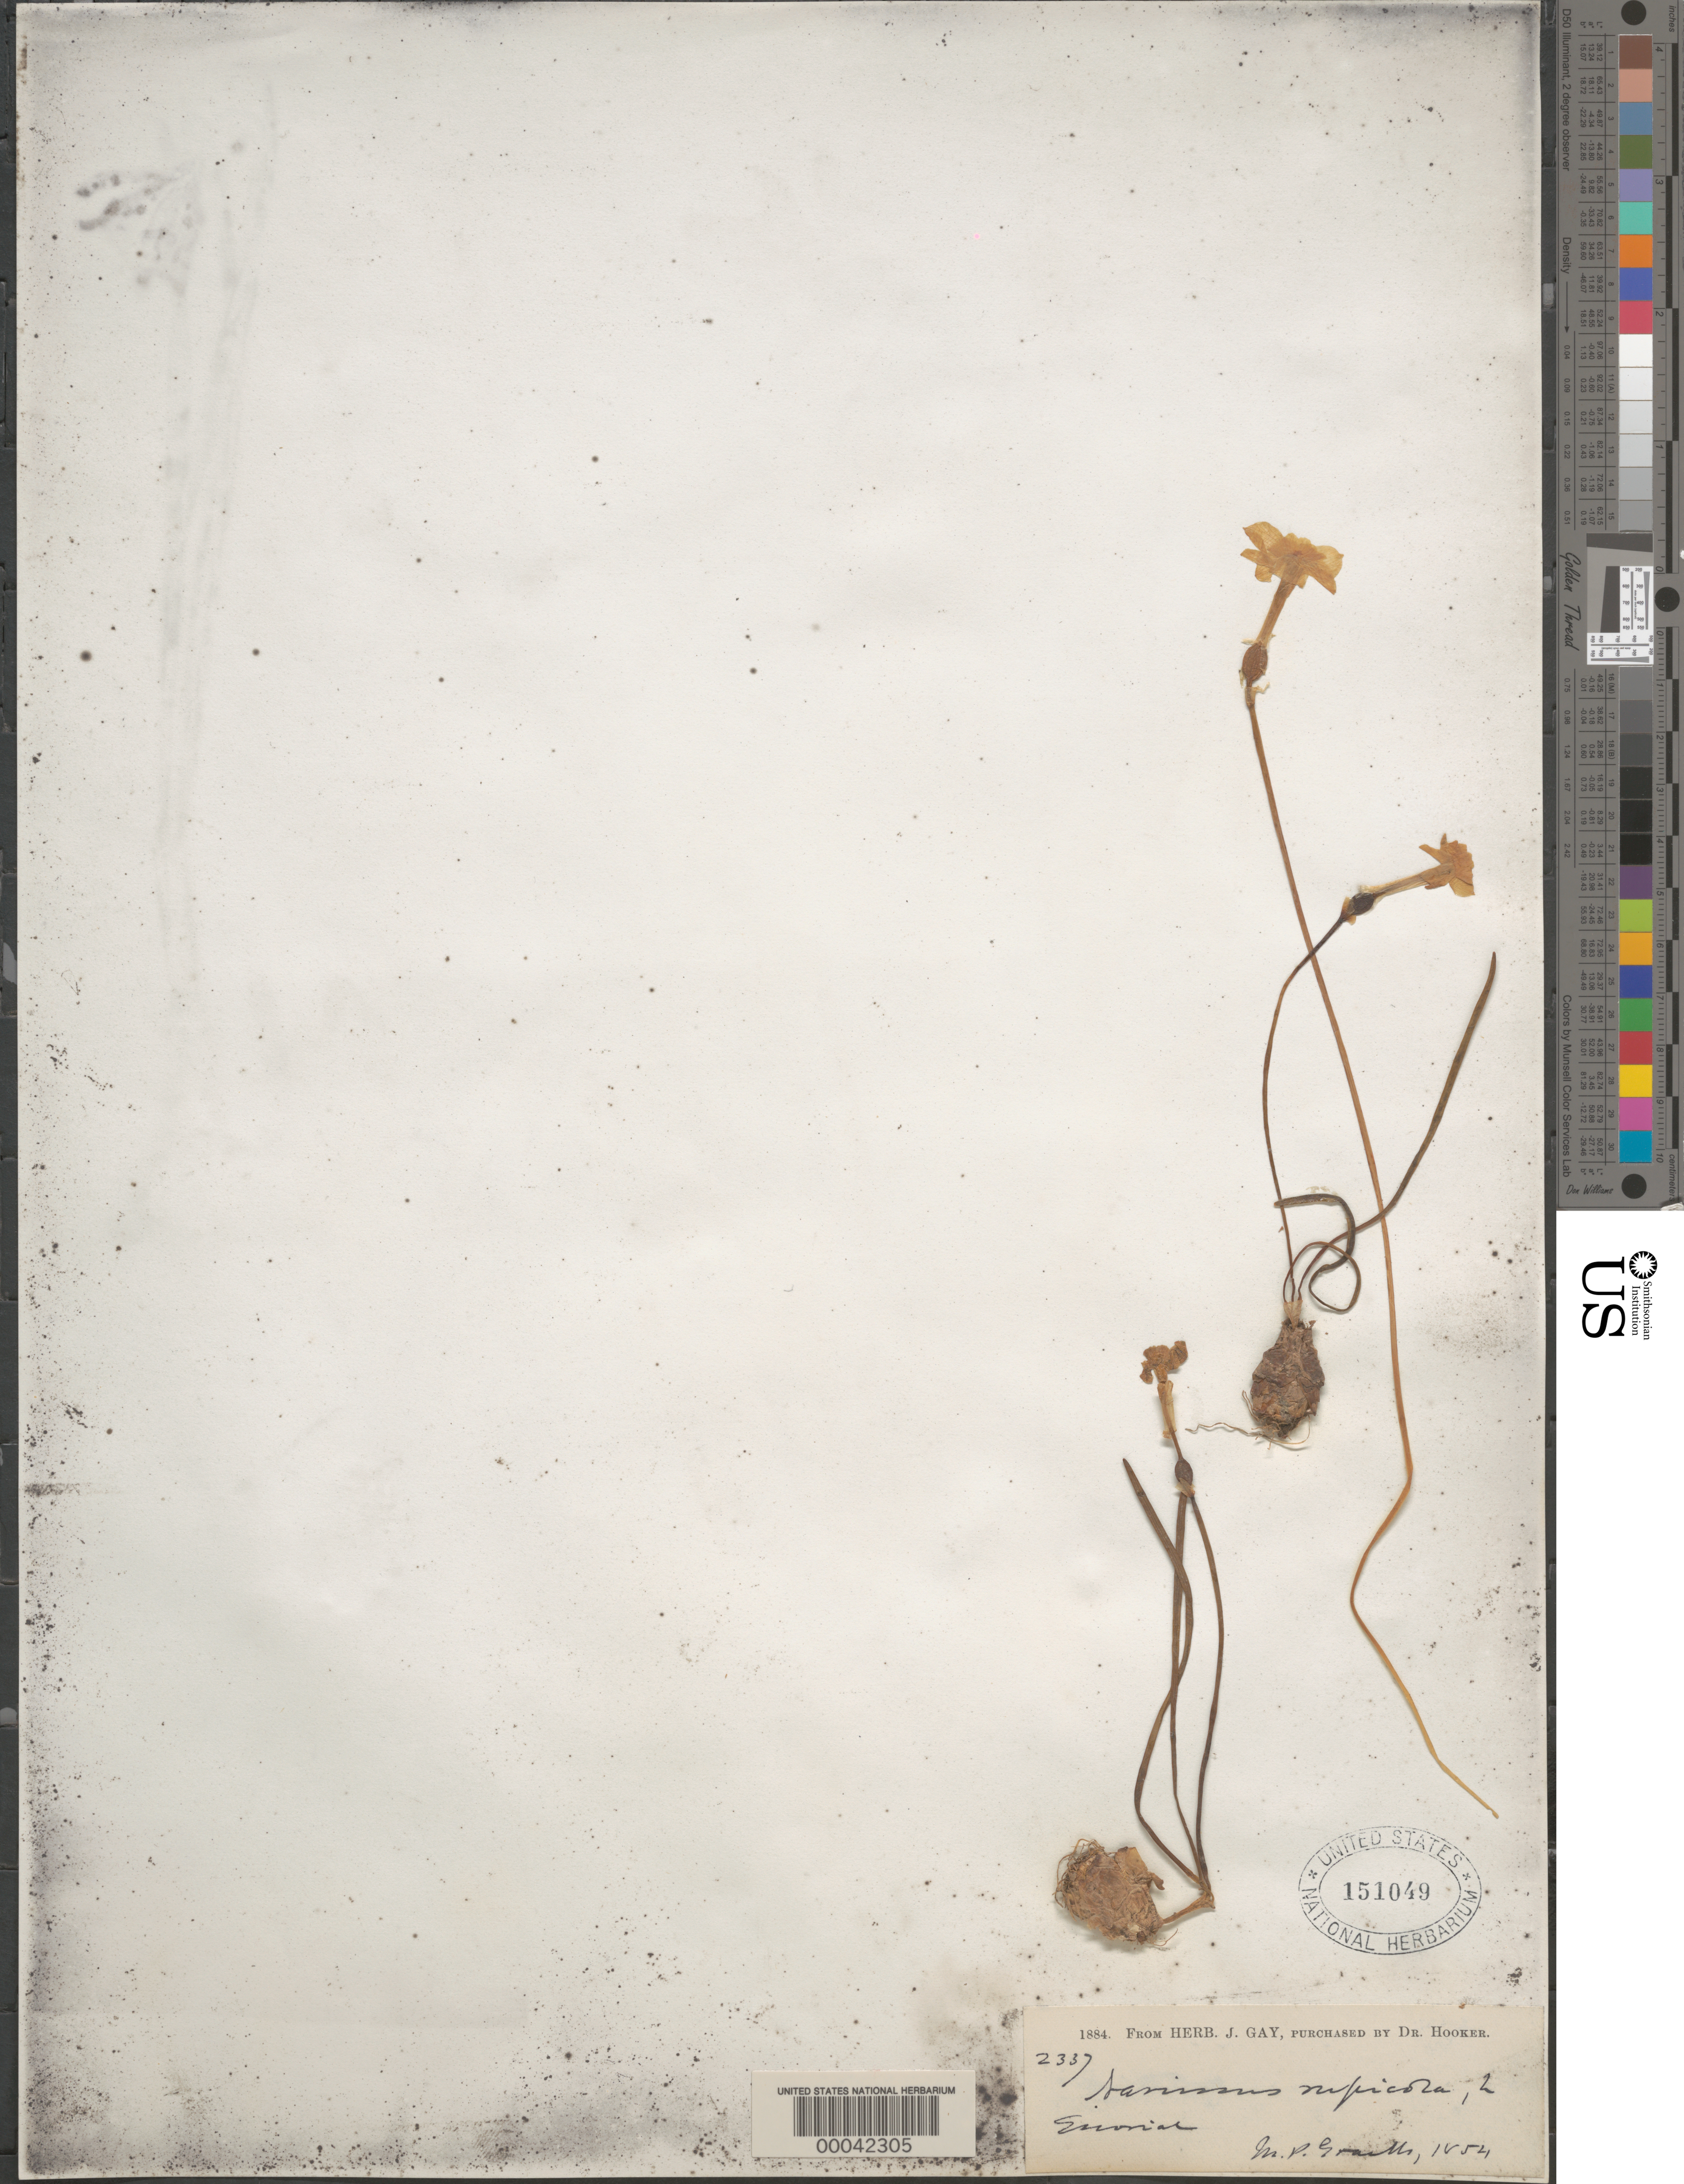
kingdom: Plantae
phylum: Tracheophyta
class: Liliopsida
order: Asparagales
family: Amaryllidaceae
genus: Narcissus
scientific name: Narcissus rupicola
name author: Dufour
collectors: M. Graith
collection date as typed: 1854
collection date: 1854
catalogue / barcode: US 151049